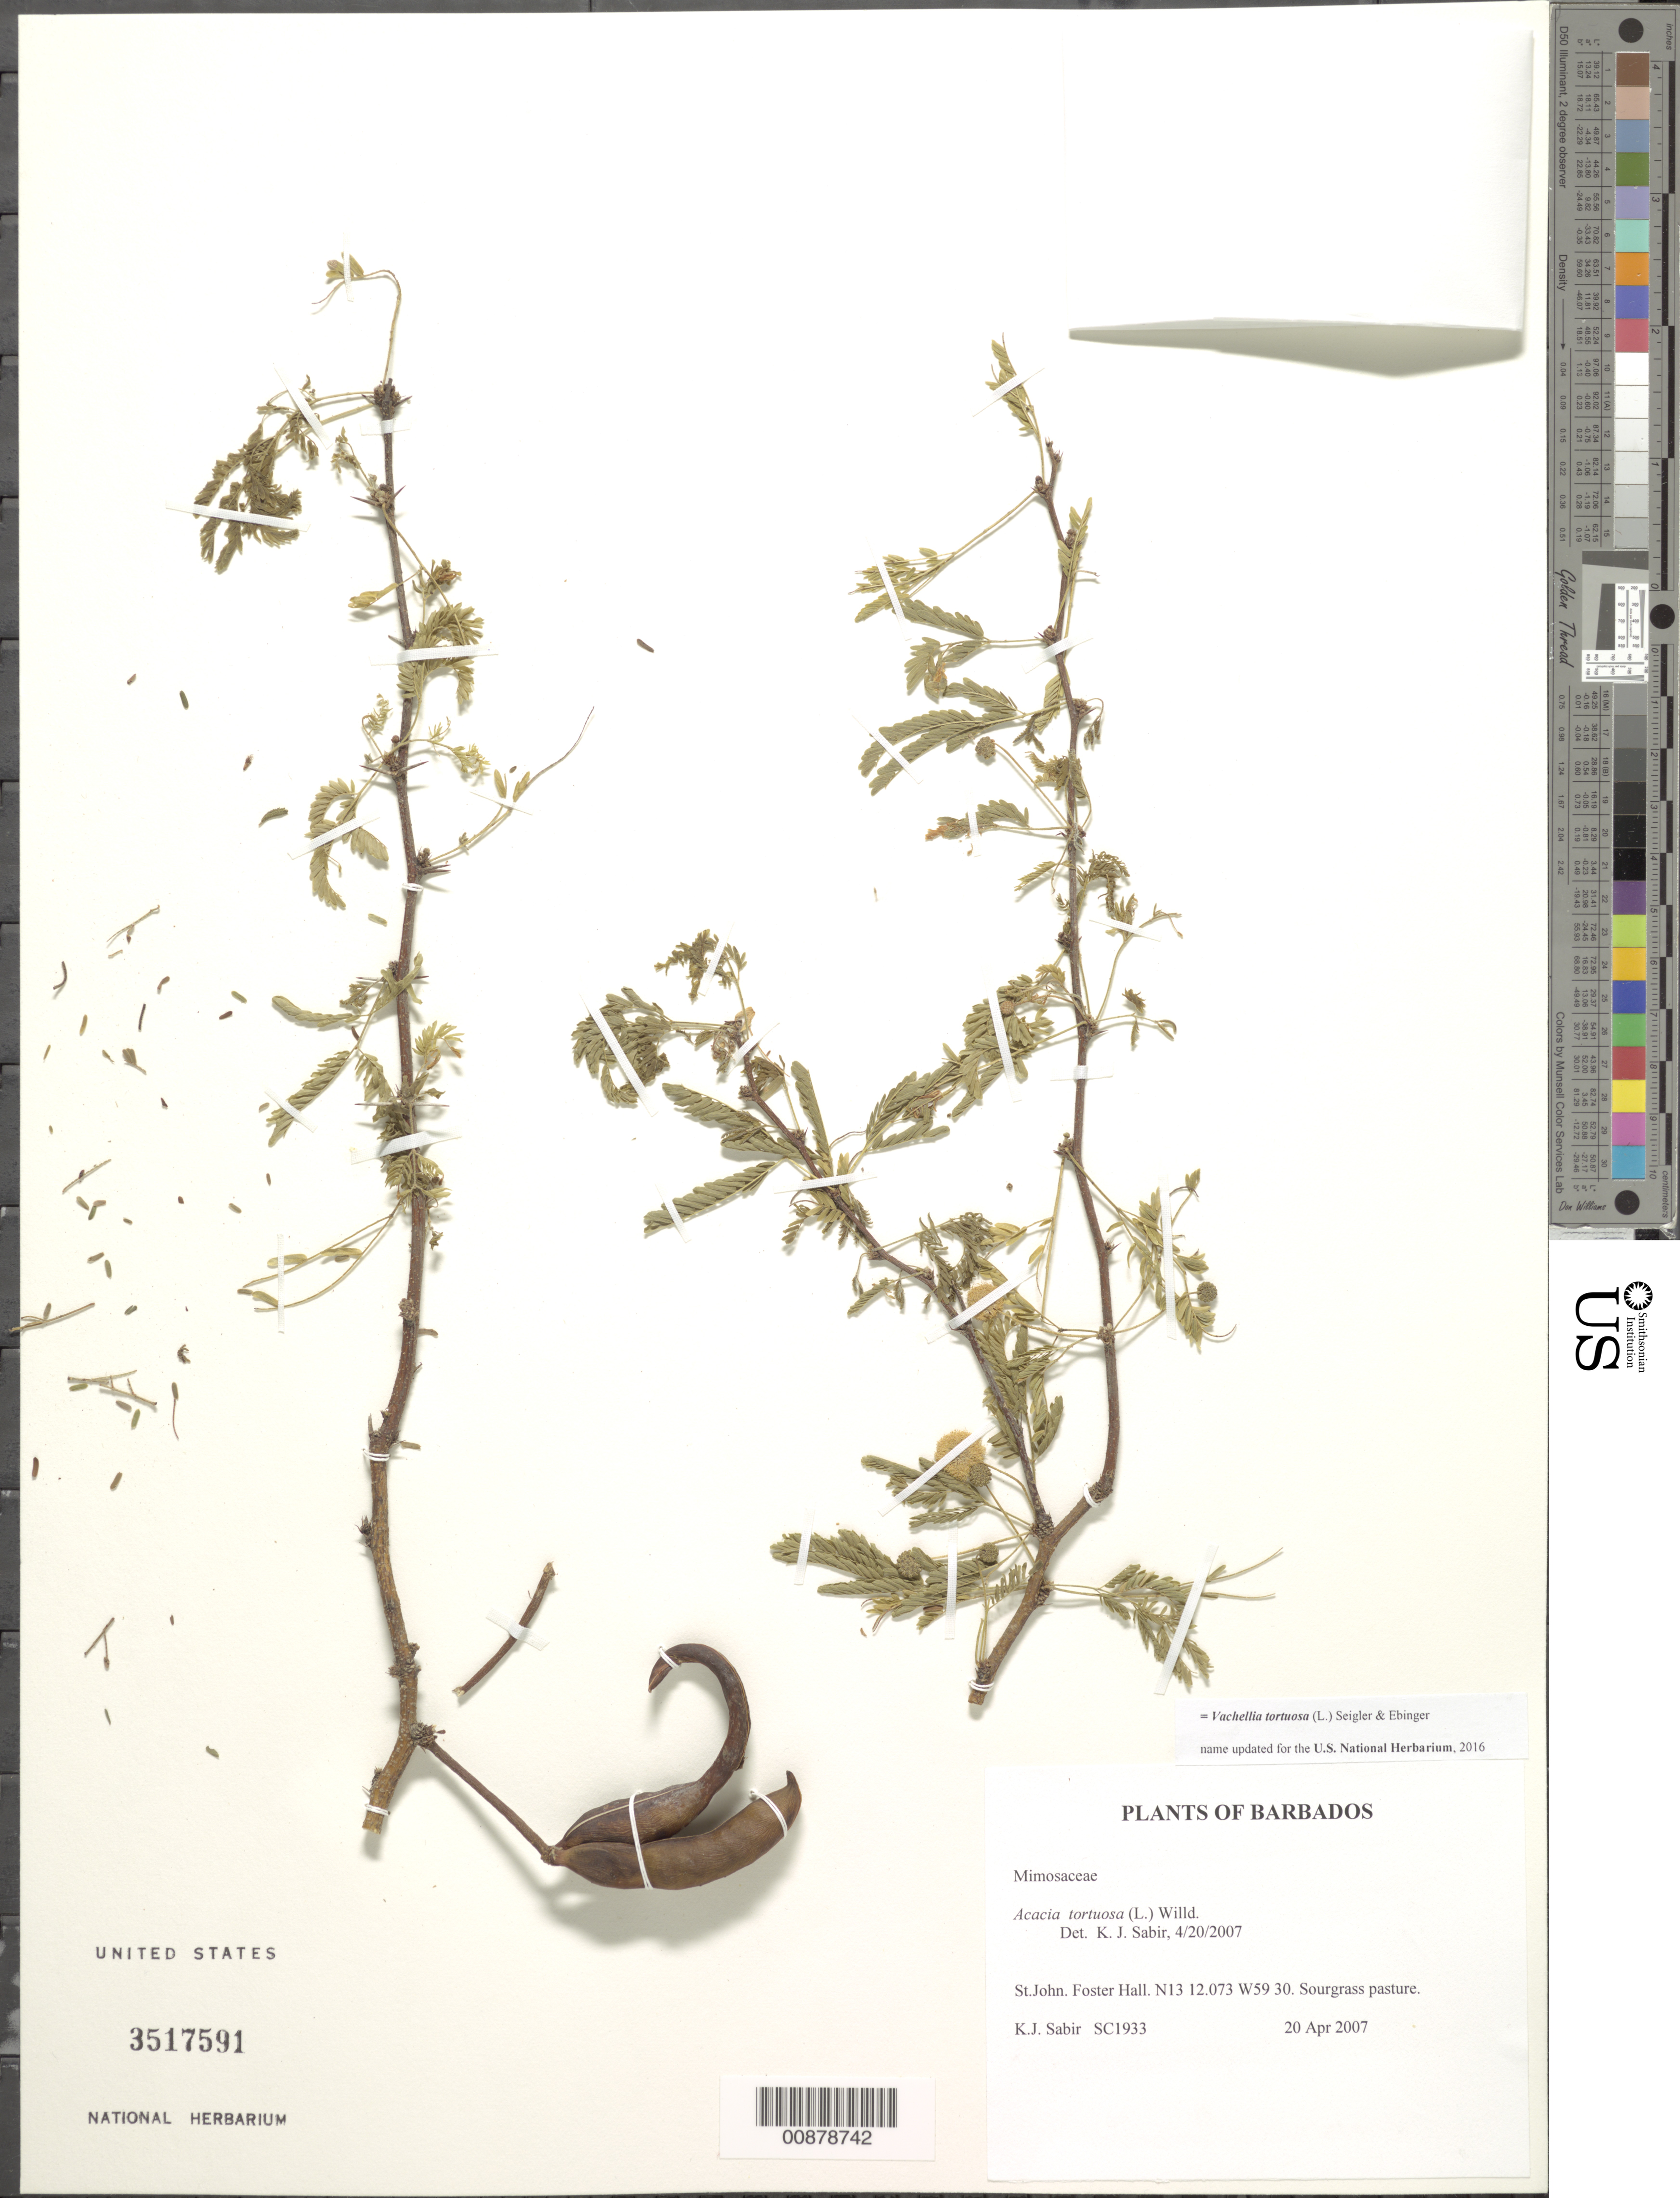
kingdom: Plantae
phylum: Tracheophyta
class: Magnoliopsida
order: Fabales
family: Fabaceae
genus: Vachellia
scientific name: Vachellia tortuosa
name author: (L.) Seigler & Ebinger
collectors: K. Sabir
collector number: SC 1933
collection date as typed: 20 Apr 2007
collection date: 2007-04-20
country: Barbados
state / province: Saint John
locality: Foster Hall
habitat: Sourgrass pasture.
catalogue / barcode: US 3517591